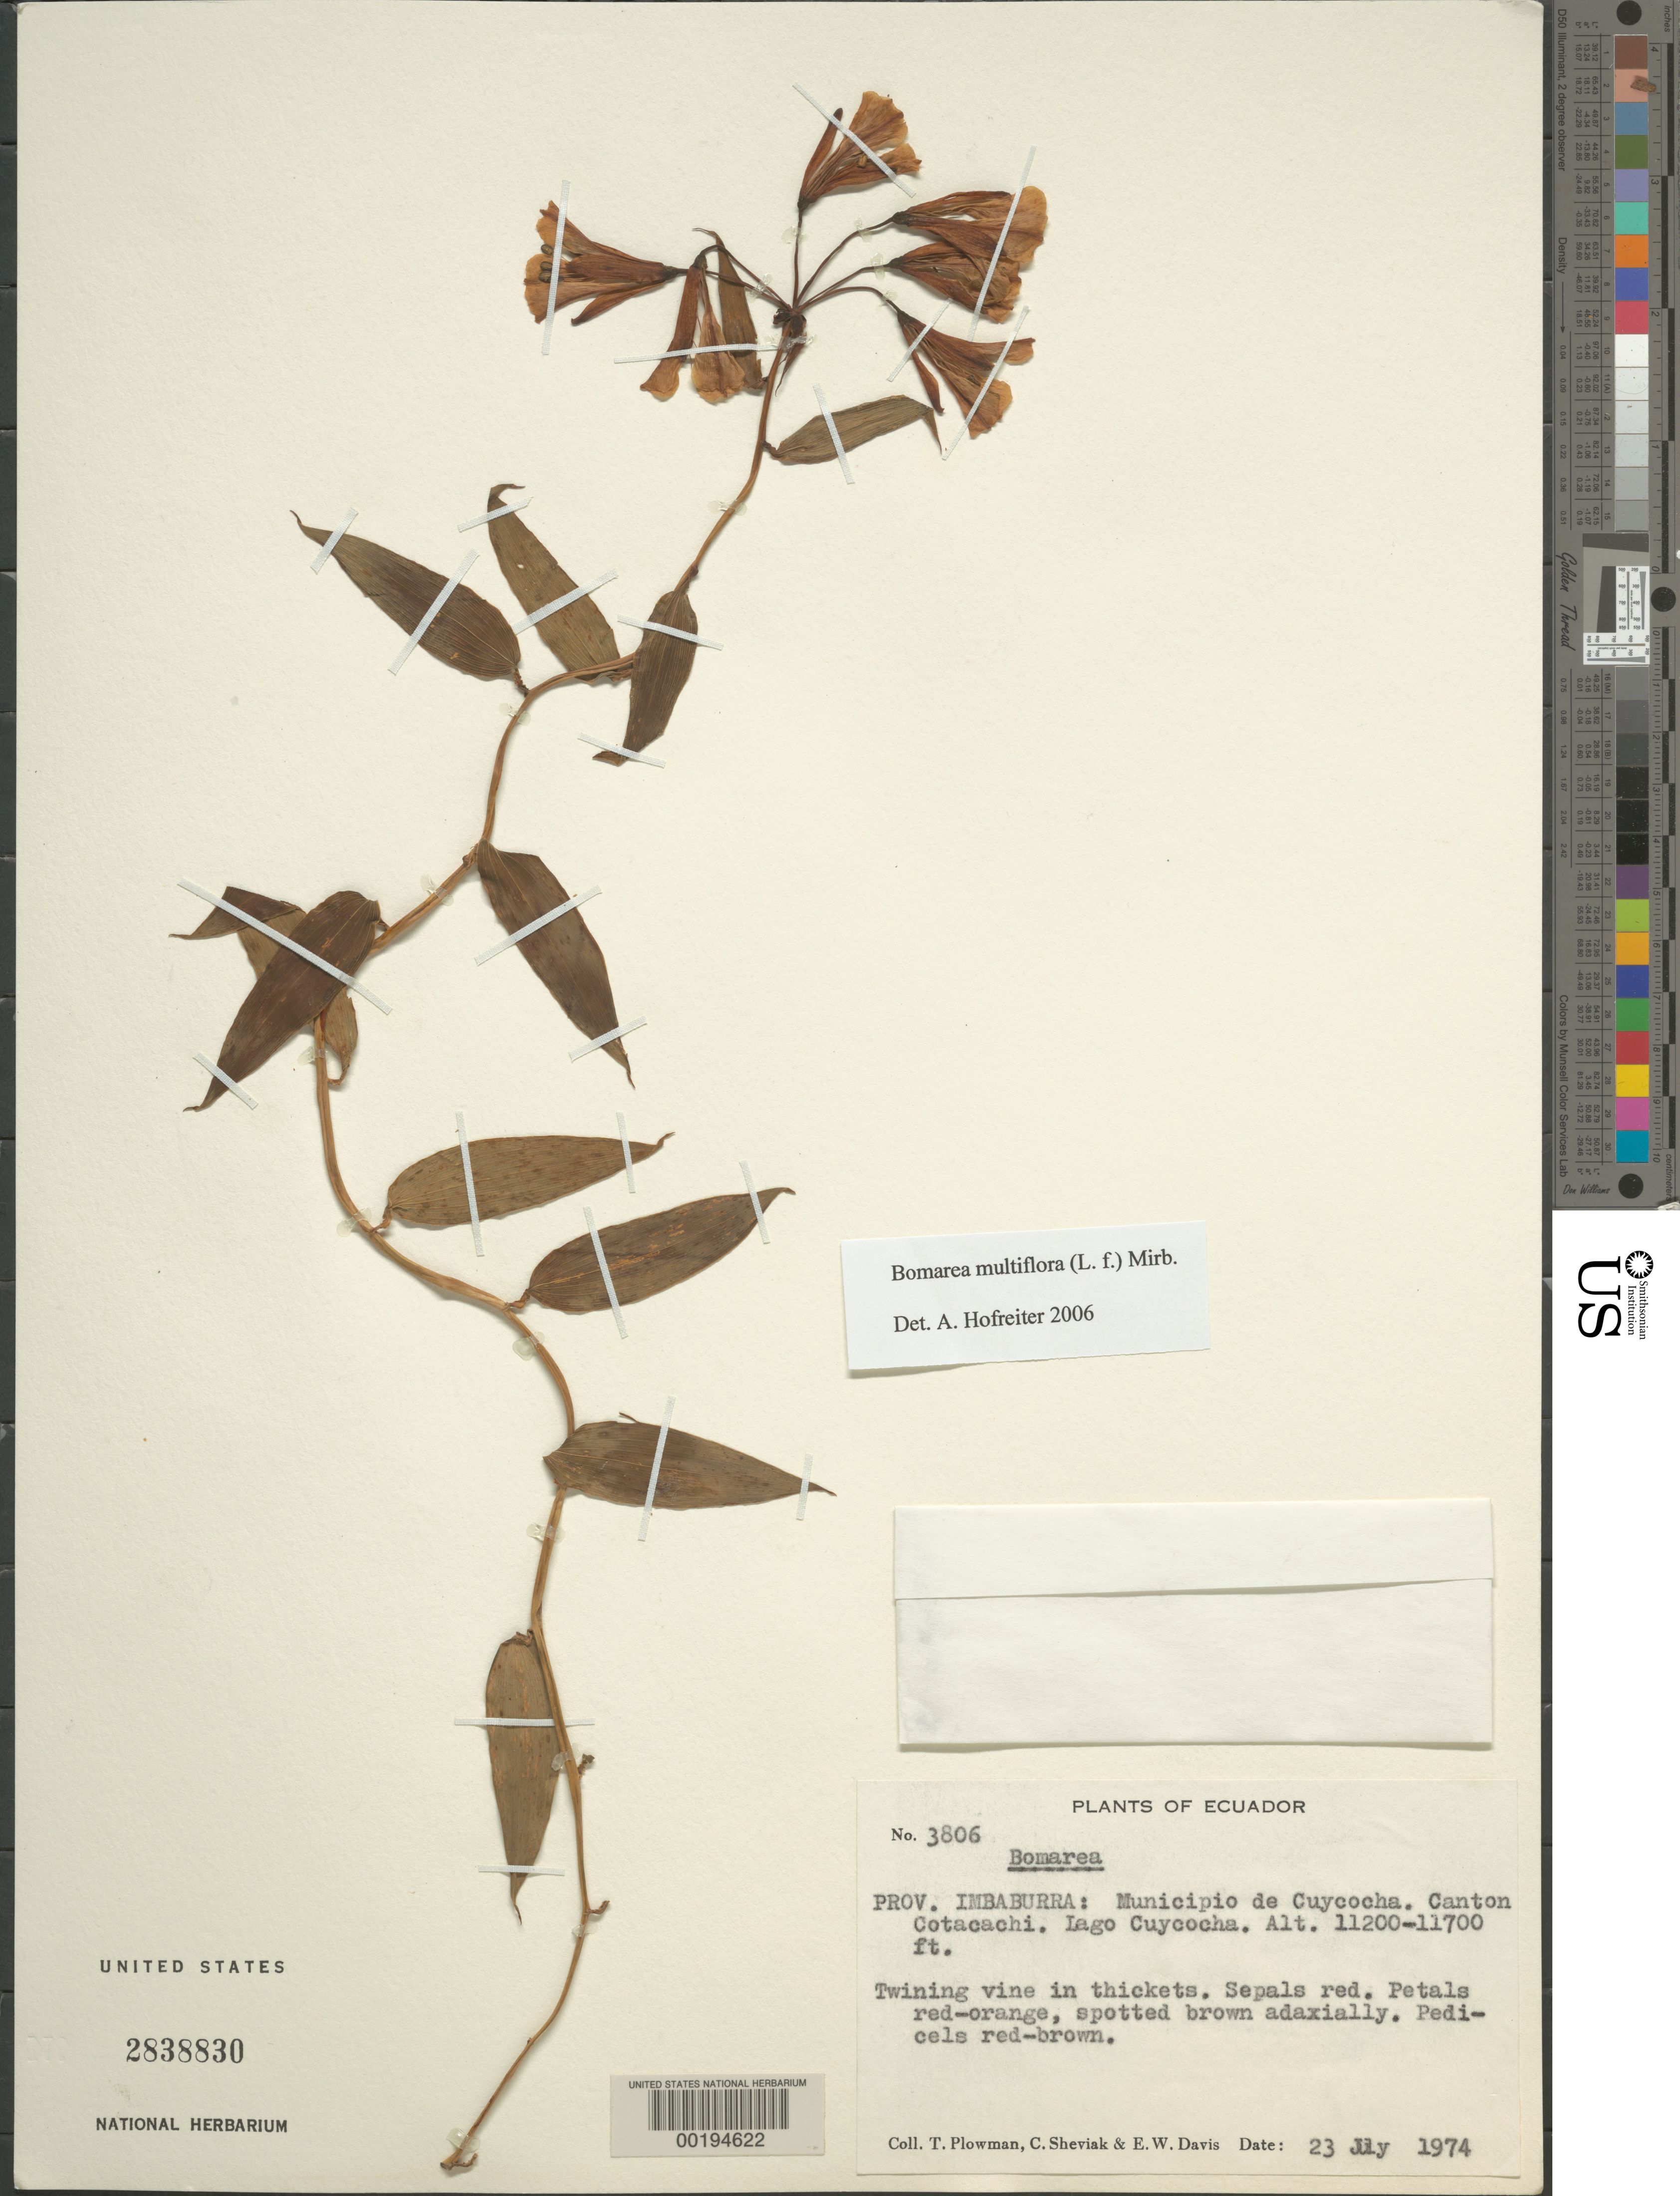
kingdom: Plantae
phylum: Tracheophyta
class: Liliopsida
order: Liliales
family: Alstroemeriaceae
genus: Bomarea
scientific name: Bomarea sp.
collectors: T. Plowman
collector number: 3806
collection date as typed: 23 Jul 1974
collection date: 1974-07-23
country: Ecuador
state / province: Imbabura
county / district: Cotacachi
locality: Cuycocha munic., Lago Cuycucha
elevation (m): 3414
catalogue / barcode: US 2838830